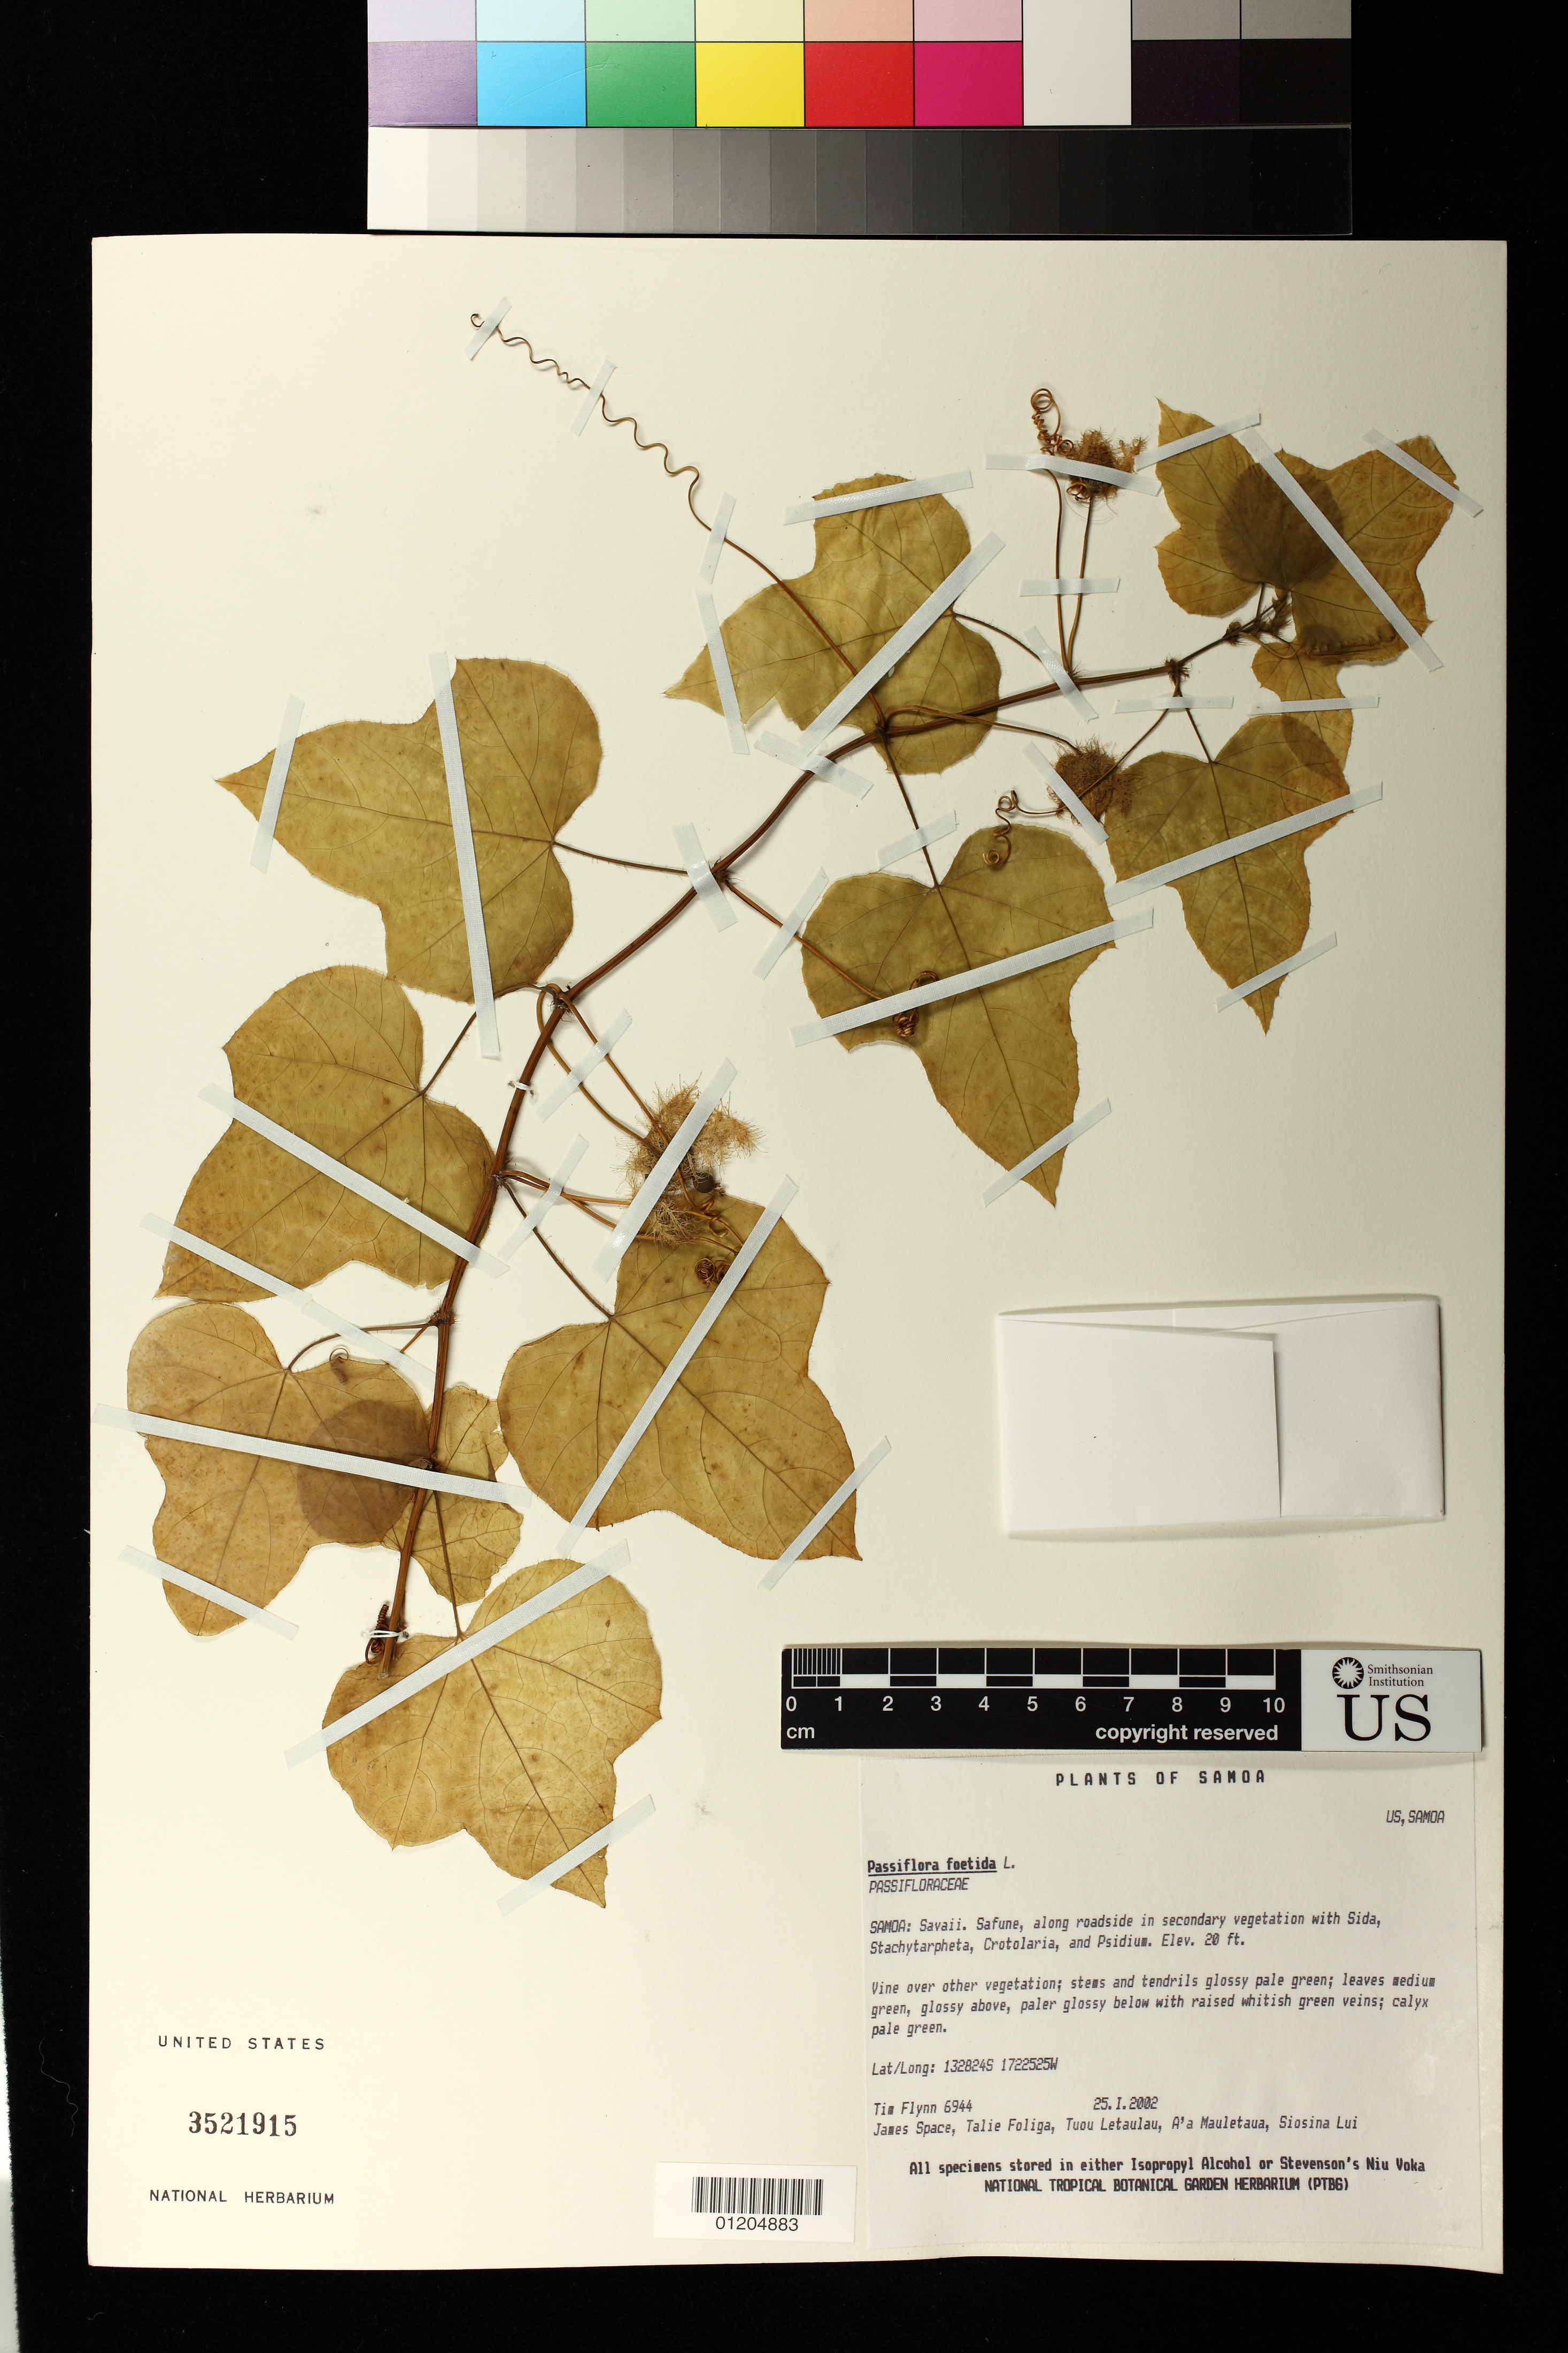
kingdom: Plantae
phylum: Tracheophyta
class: Magnoliopsida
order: Malpighiales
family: Passifloraceae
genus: Passiflora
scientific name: Passiflora foetida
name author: L.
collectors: T. W. Flynn, T. Foliga, T. Foliga, A. Mauletaua, S. Lui & J. Space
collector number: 6944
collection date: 2002-01-25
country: Samoa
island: Savai'i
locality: Western Samoa, Savaii, Along roadside in secondary vegetation with Sida, Stachytarpheta, Crotolaria and Psidium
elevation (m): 6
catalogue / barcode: US 3521915